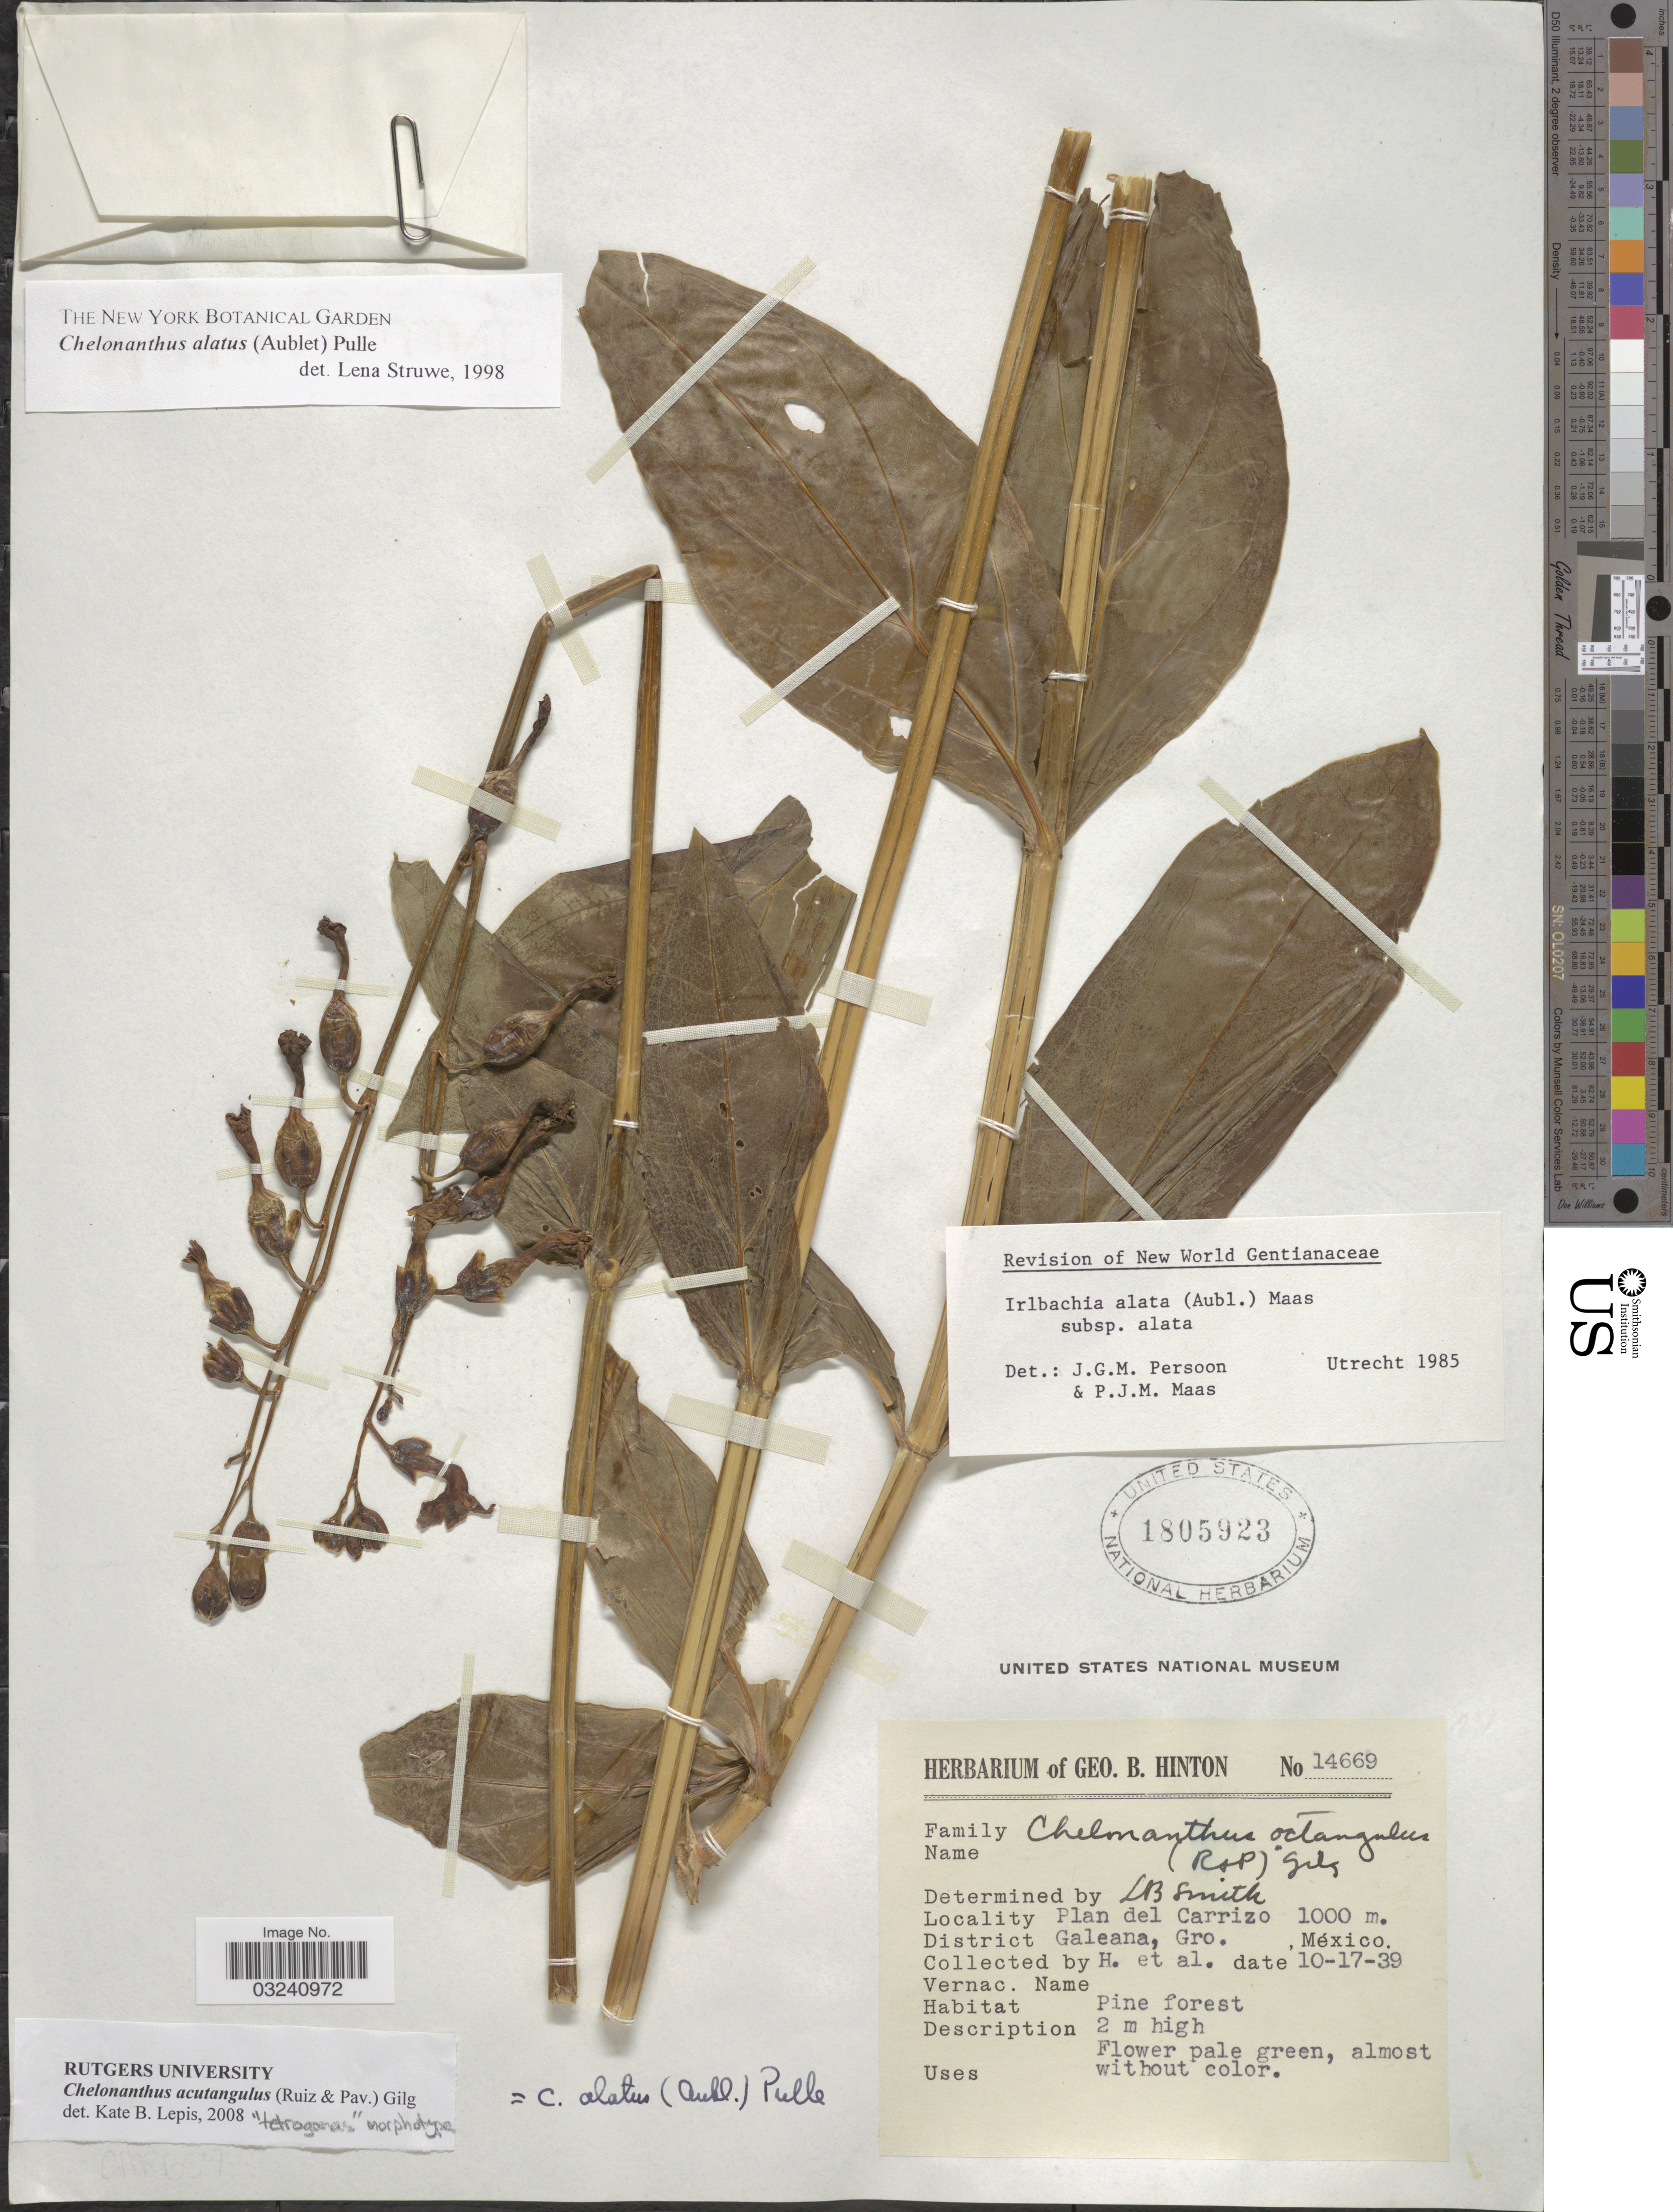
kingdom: Plantae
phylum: Tracheophyta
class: Magnoliopsida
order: Gentianales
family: Gentianaceae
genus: Chelonanthus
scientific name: Chelonanthus acutangulus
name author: (Ruiz & Pav.) Gilg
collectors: G. B. Hinton & et al.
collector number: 14669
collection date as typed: Transcribed d/m/y: 17/10/39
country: Mexico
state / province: Guerrero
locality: Plan del Carrizo. District Galeana, Gro.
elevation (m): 1000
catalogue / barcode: US 1805923